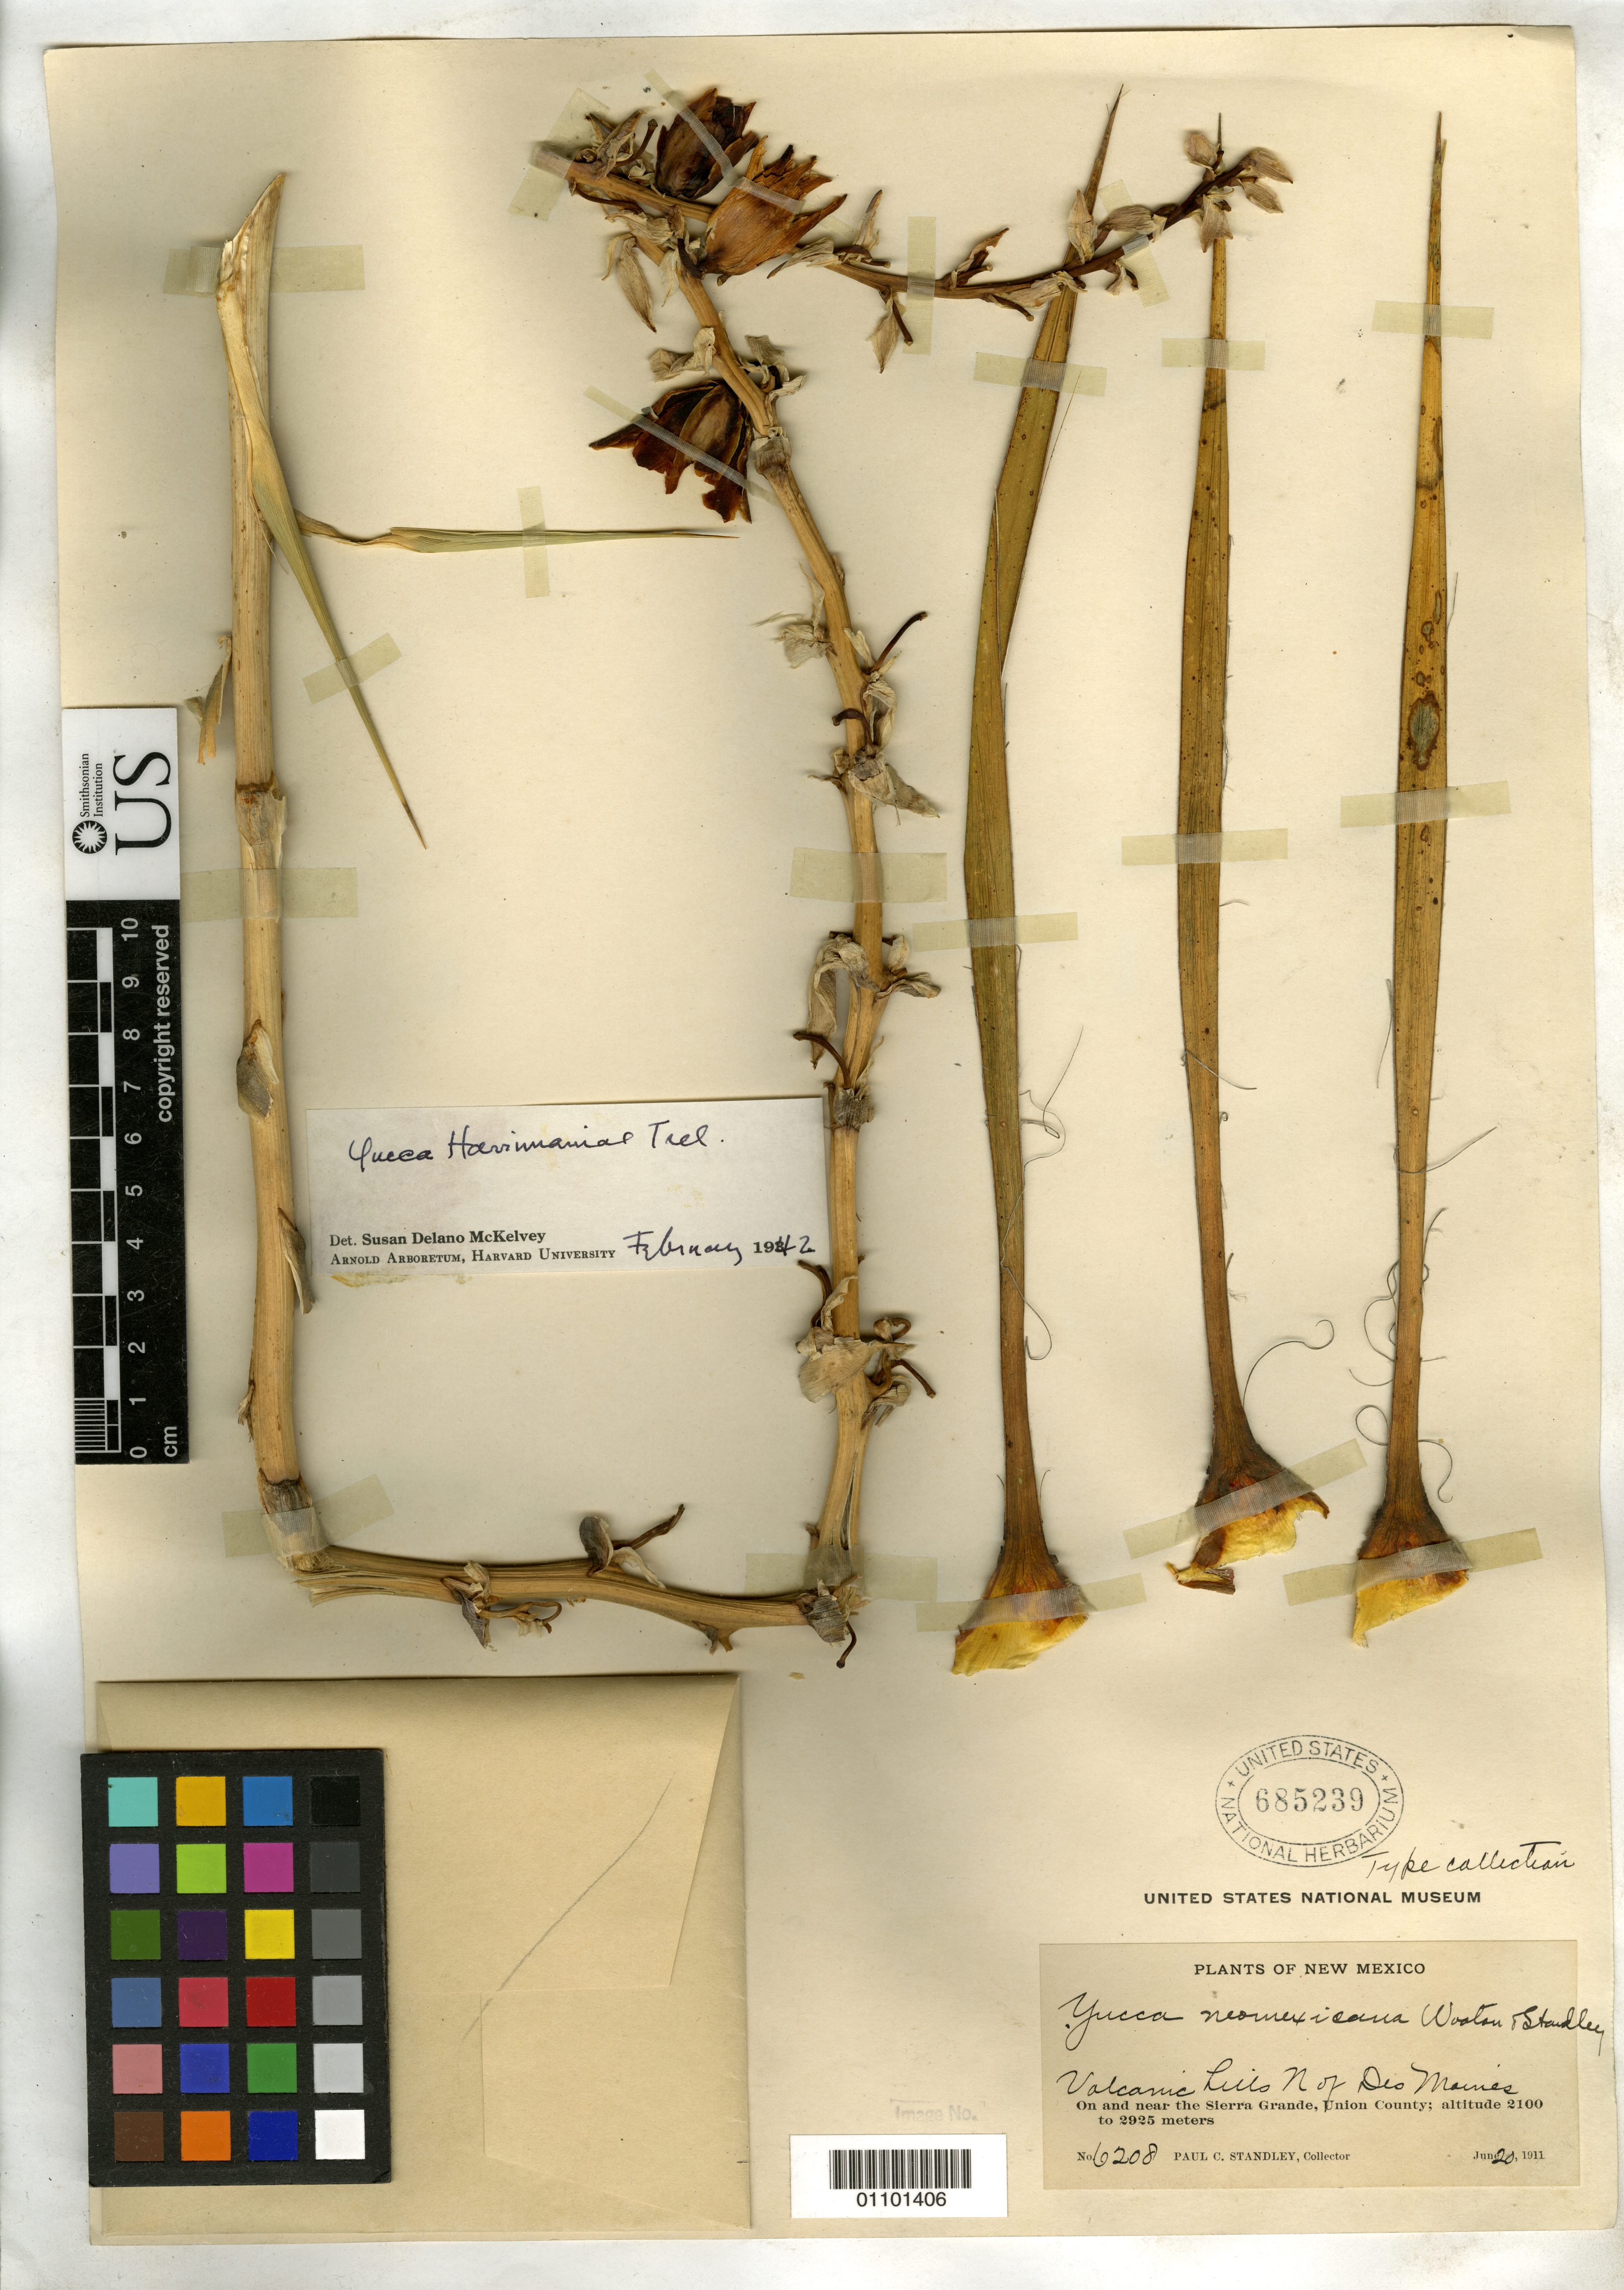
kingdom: Plantae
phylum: Tracheophyta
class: Liliopsida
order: Asparagales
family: Asparagaceae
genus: Yucca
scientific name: Yucca neomexicana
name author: Wooton & Standl.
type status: Isotype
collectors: P. C. Standley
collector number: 6208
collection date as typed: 20 Jun 1911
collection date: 1911-06-20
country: United States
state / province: New Mexico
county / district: Union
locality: Volcanic Hill, N of des Moines, Sierra Grande.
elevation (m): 2100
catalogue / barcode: US 685239